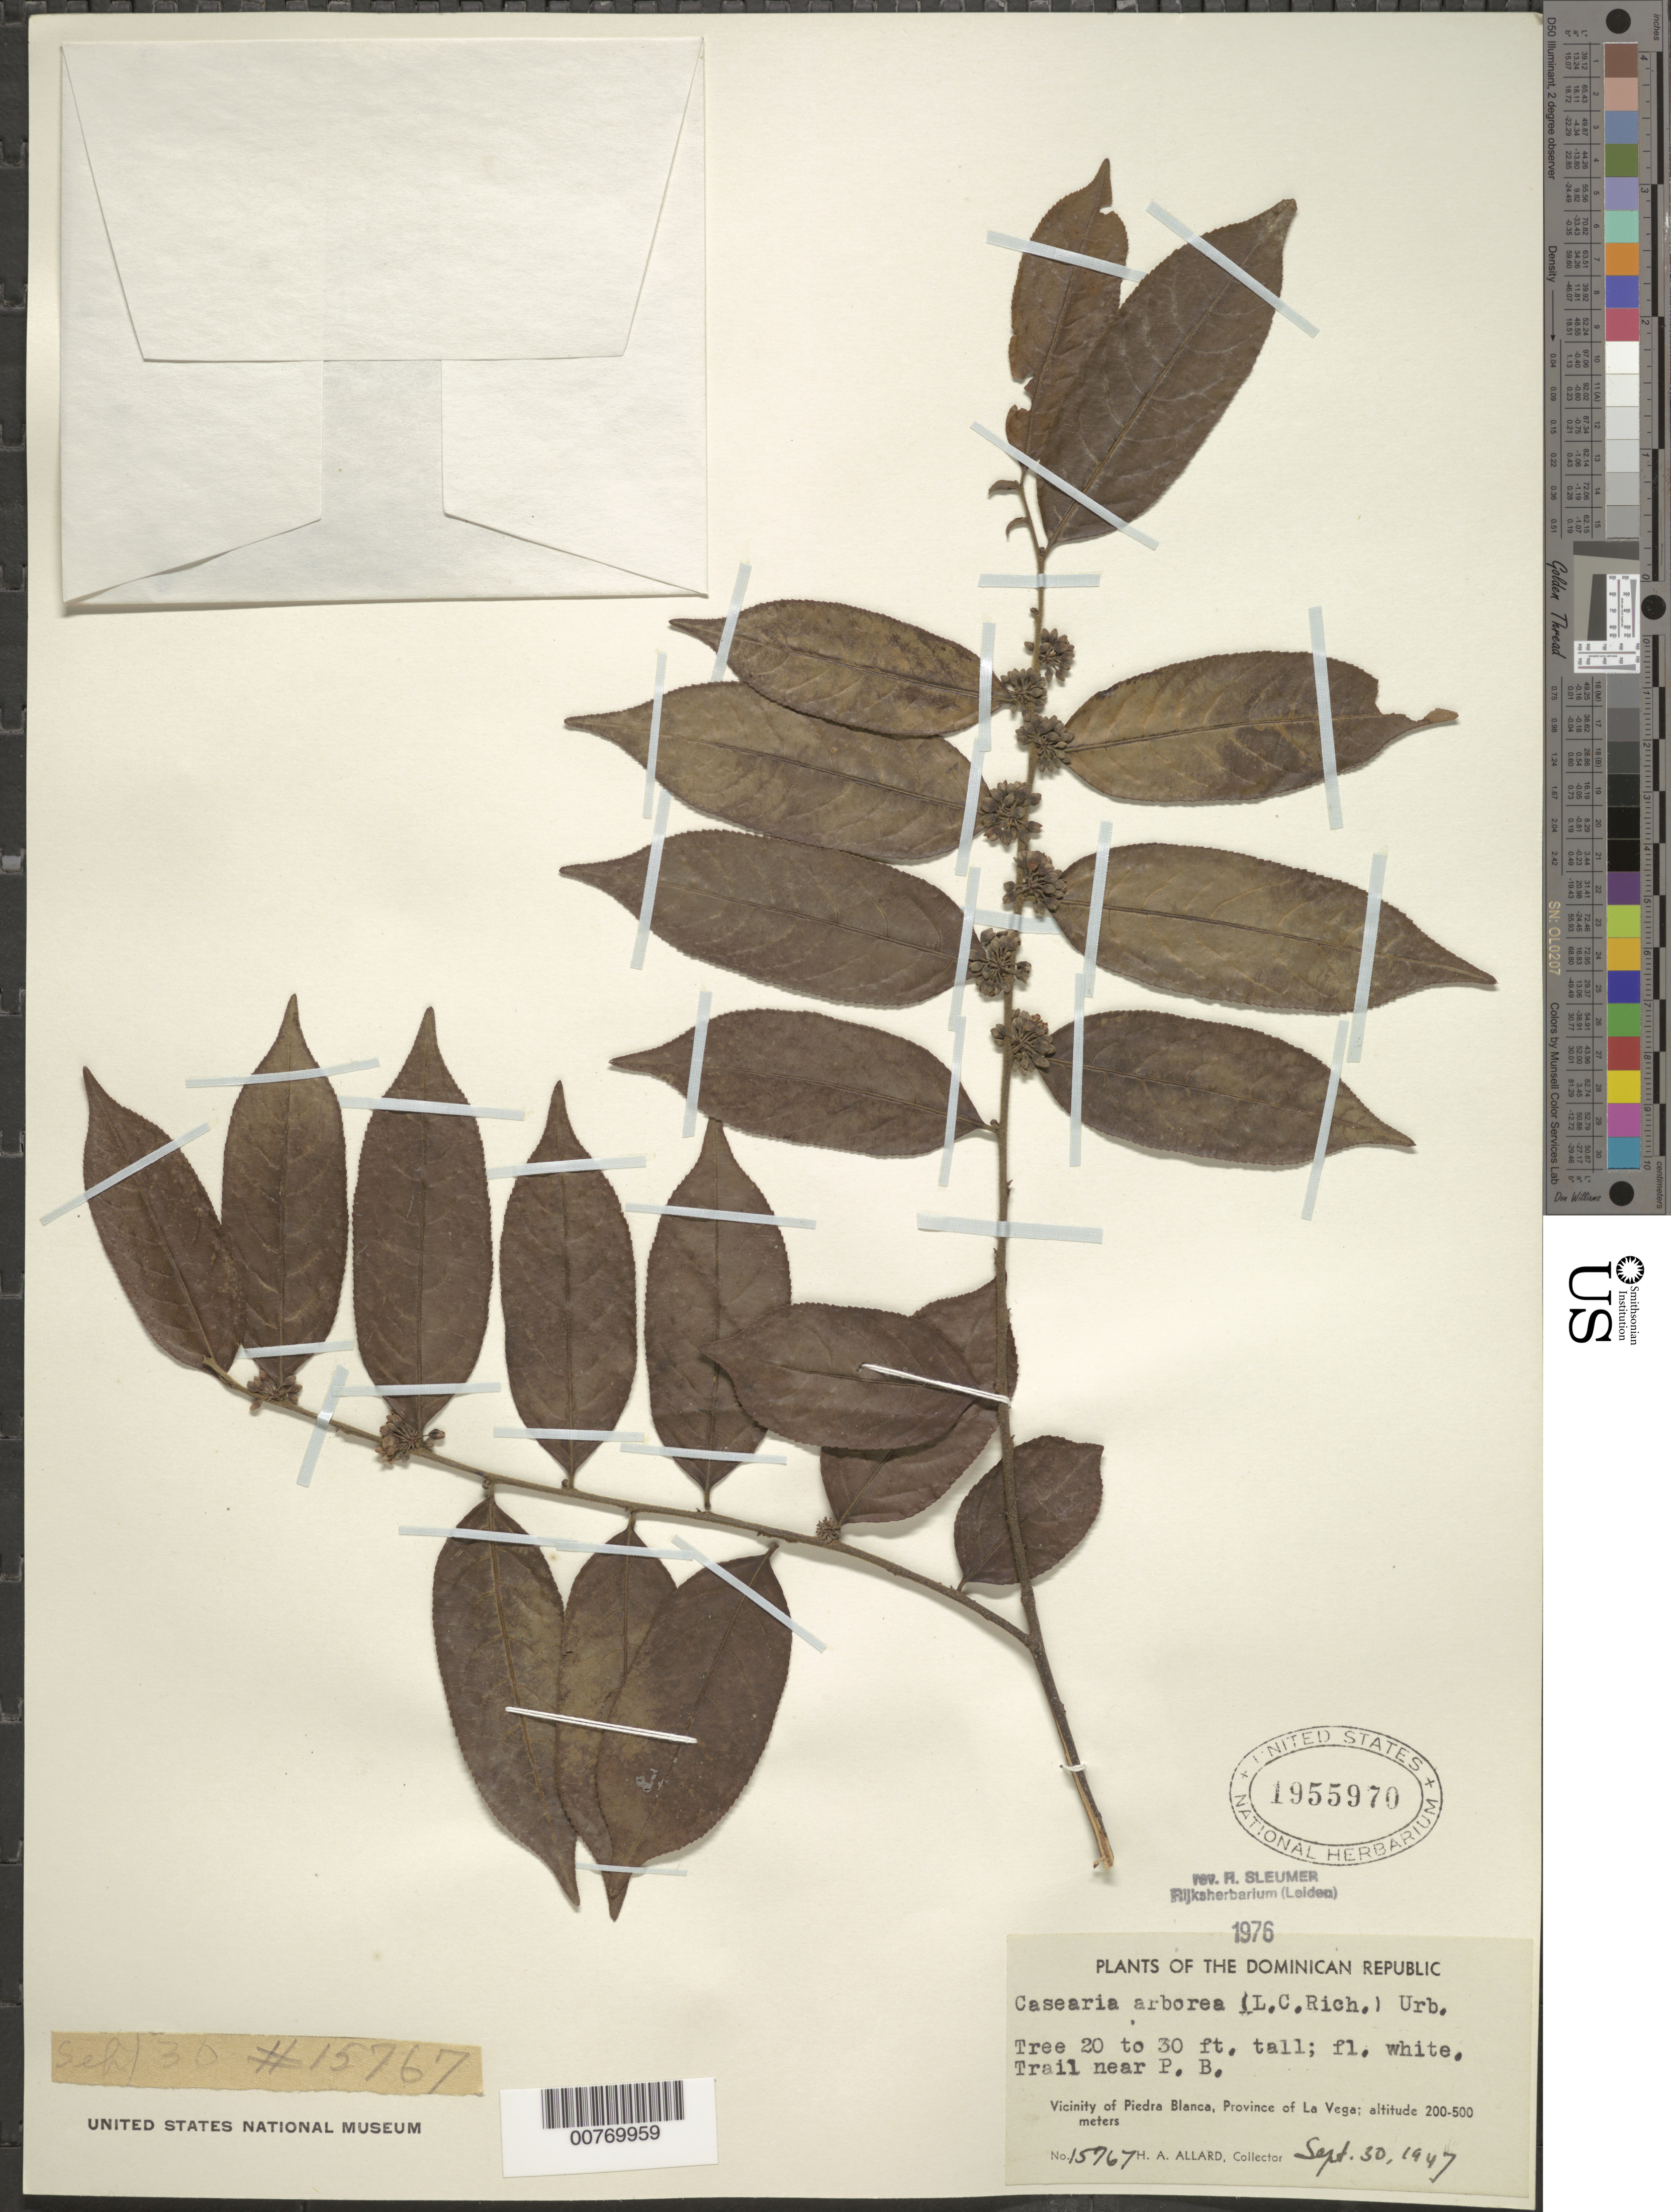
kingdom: Plantae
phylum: Tracheophyta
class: Magnoliopsida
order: Malpighiales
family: Salicaceae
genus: Casearia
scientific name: Casearia arborea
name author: (Rich.) Urb.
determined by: Sleumer, H. O.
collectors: H. A. Allard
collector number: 15767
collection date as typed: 30 Sep 1947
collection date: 1947-09-30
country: Dominican Republic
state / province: La Vega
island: Hispaniola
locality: Vicinity of Piedra Blanca.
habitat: Trail near Piedra Blanca.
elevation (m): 200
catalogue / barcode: US 1955970